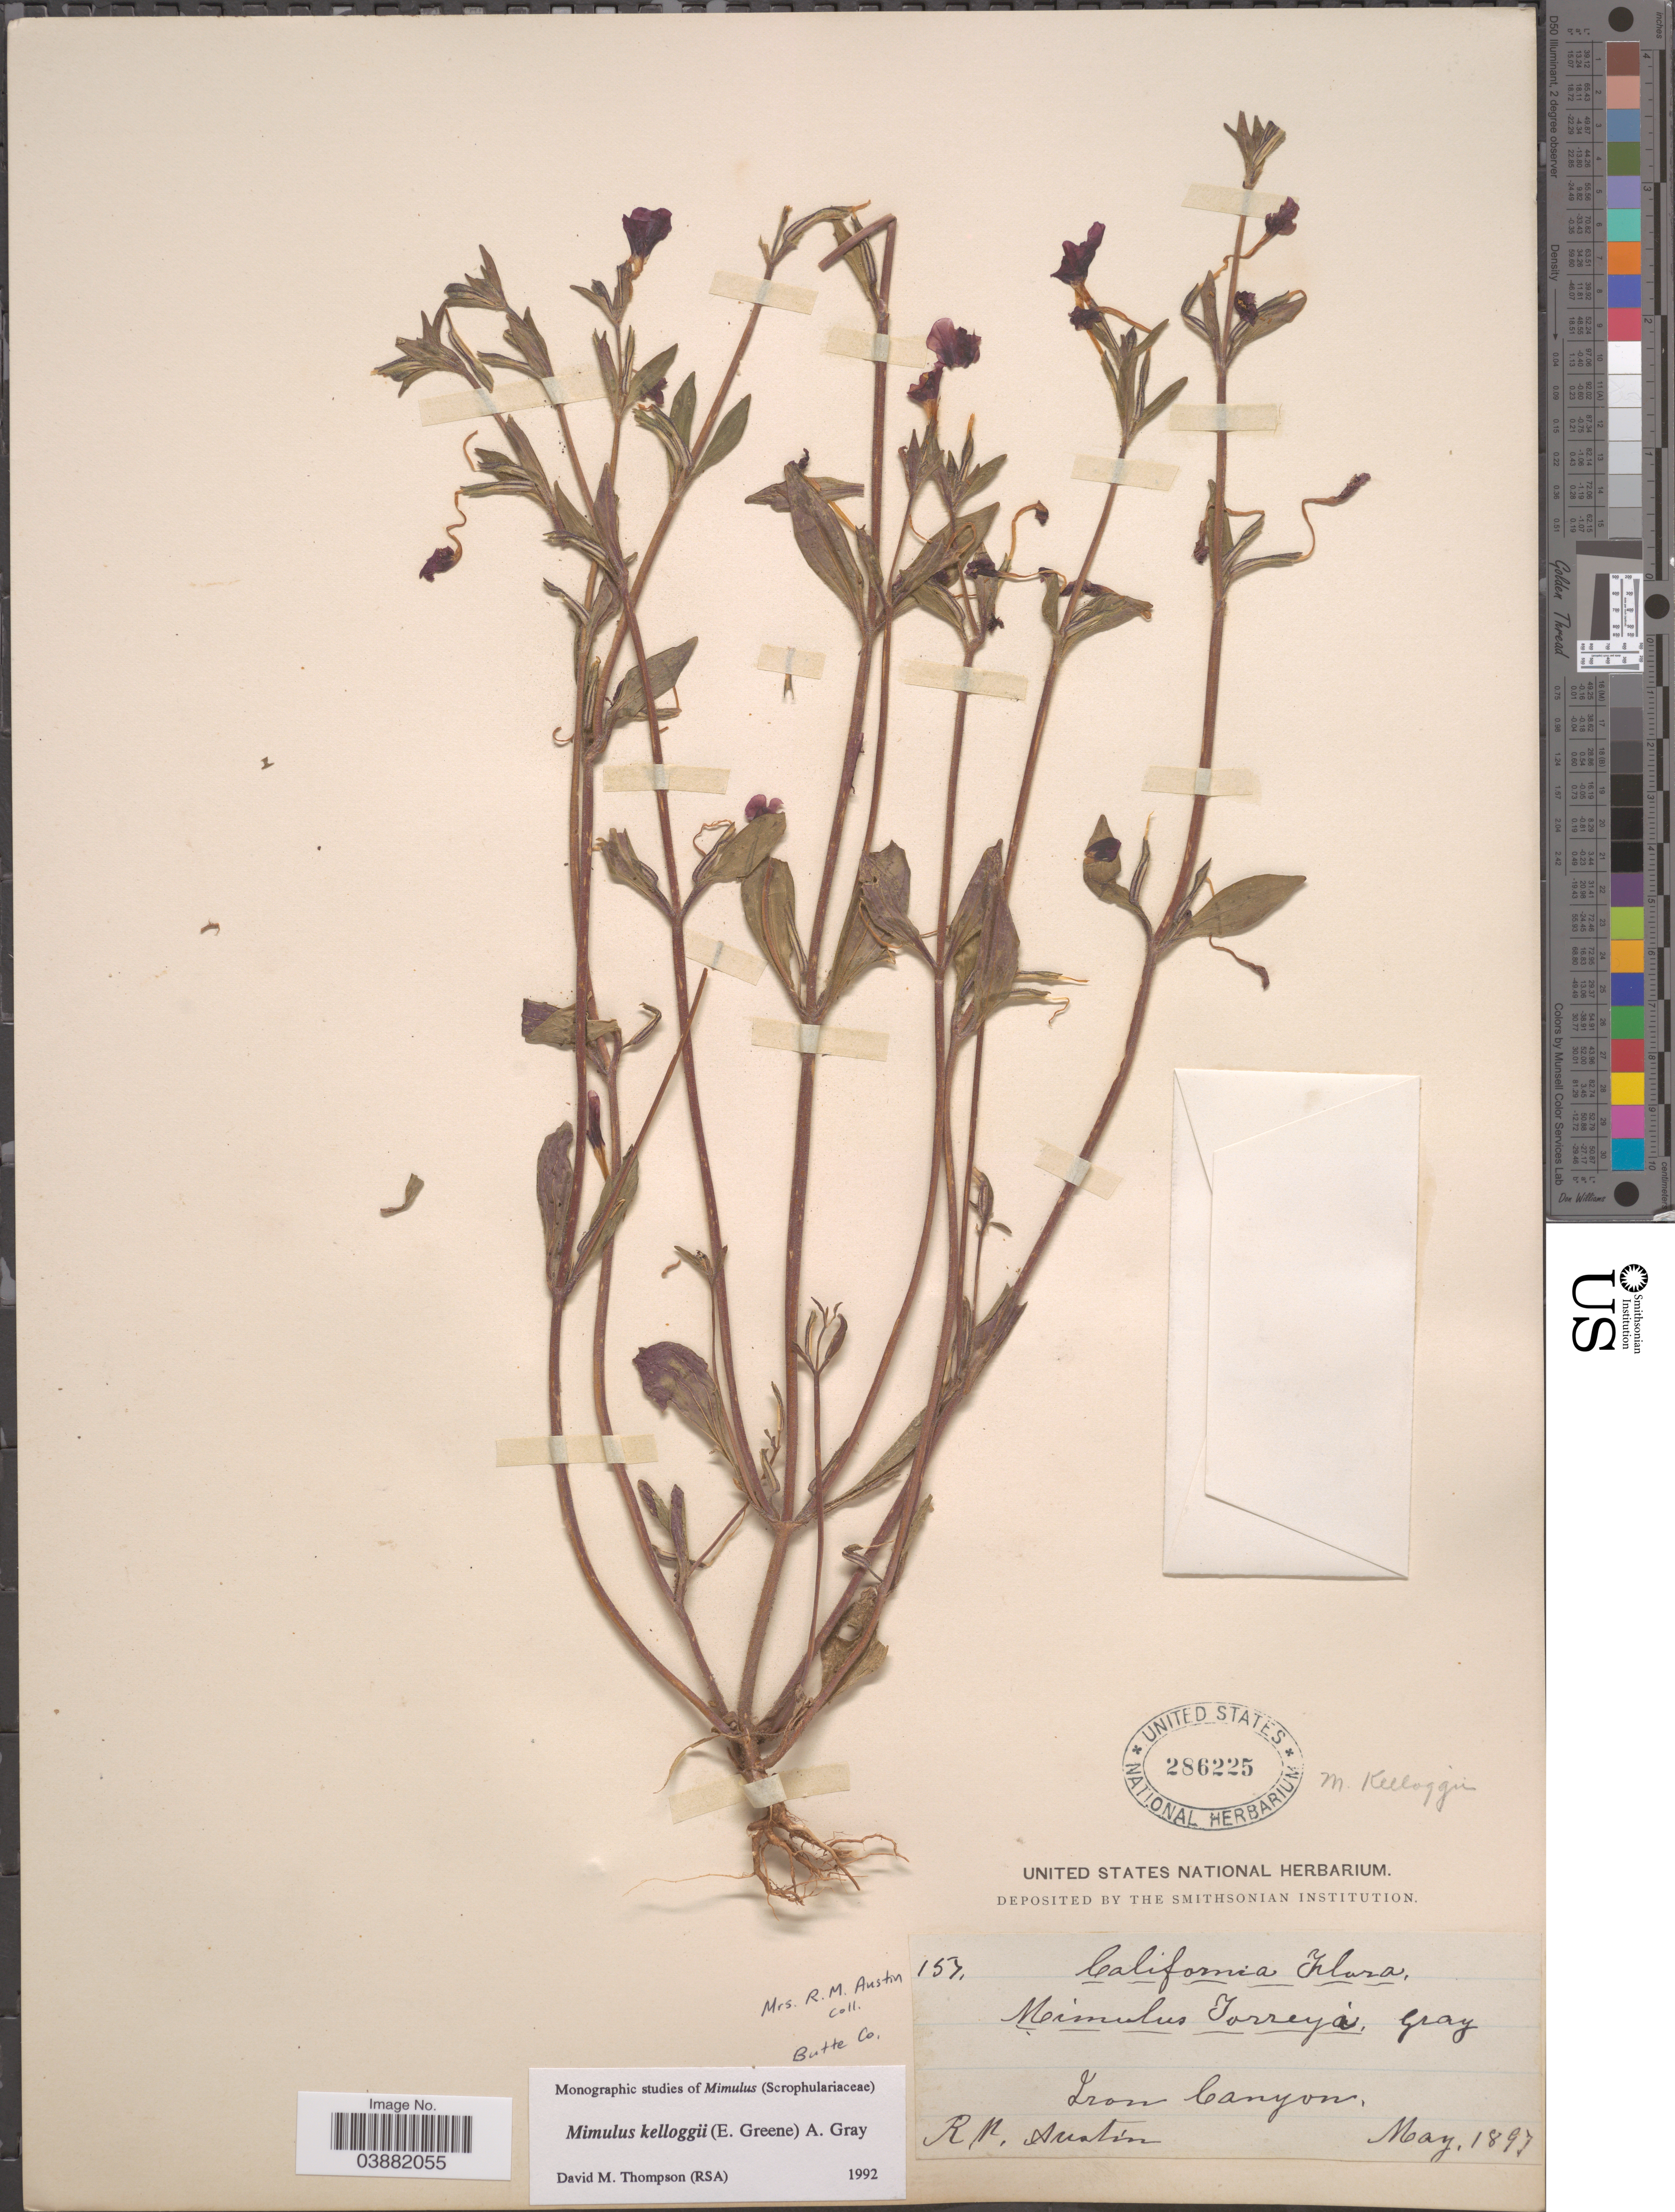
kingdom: Plantae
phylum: Tracheophyta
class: Magnoliopsida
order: Lamiales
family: Phrymaceae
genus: Mimulus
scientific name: Mimulus kelloggii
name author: (Curran ex Greene) Curran ex A. Gray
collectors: R. Austin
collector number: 157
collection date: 1897-05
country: United States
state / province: California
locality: Iron Canyon.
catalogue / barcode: US 286225